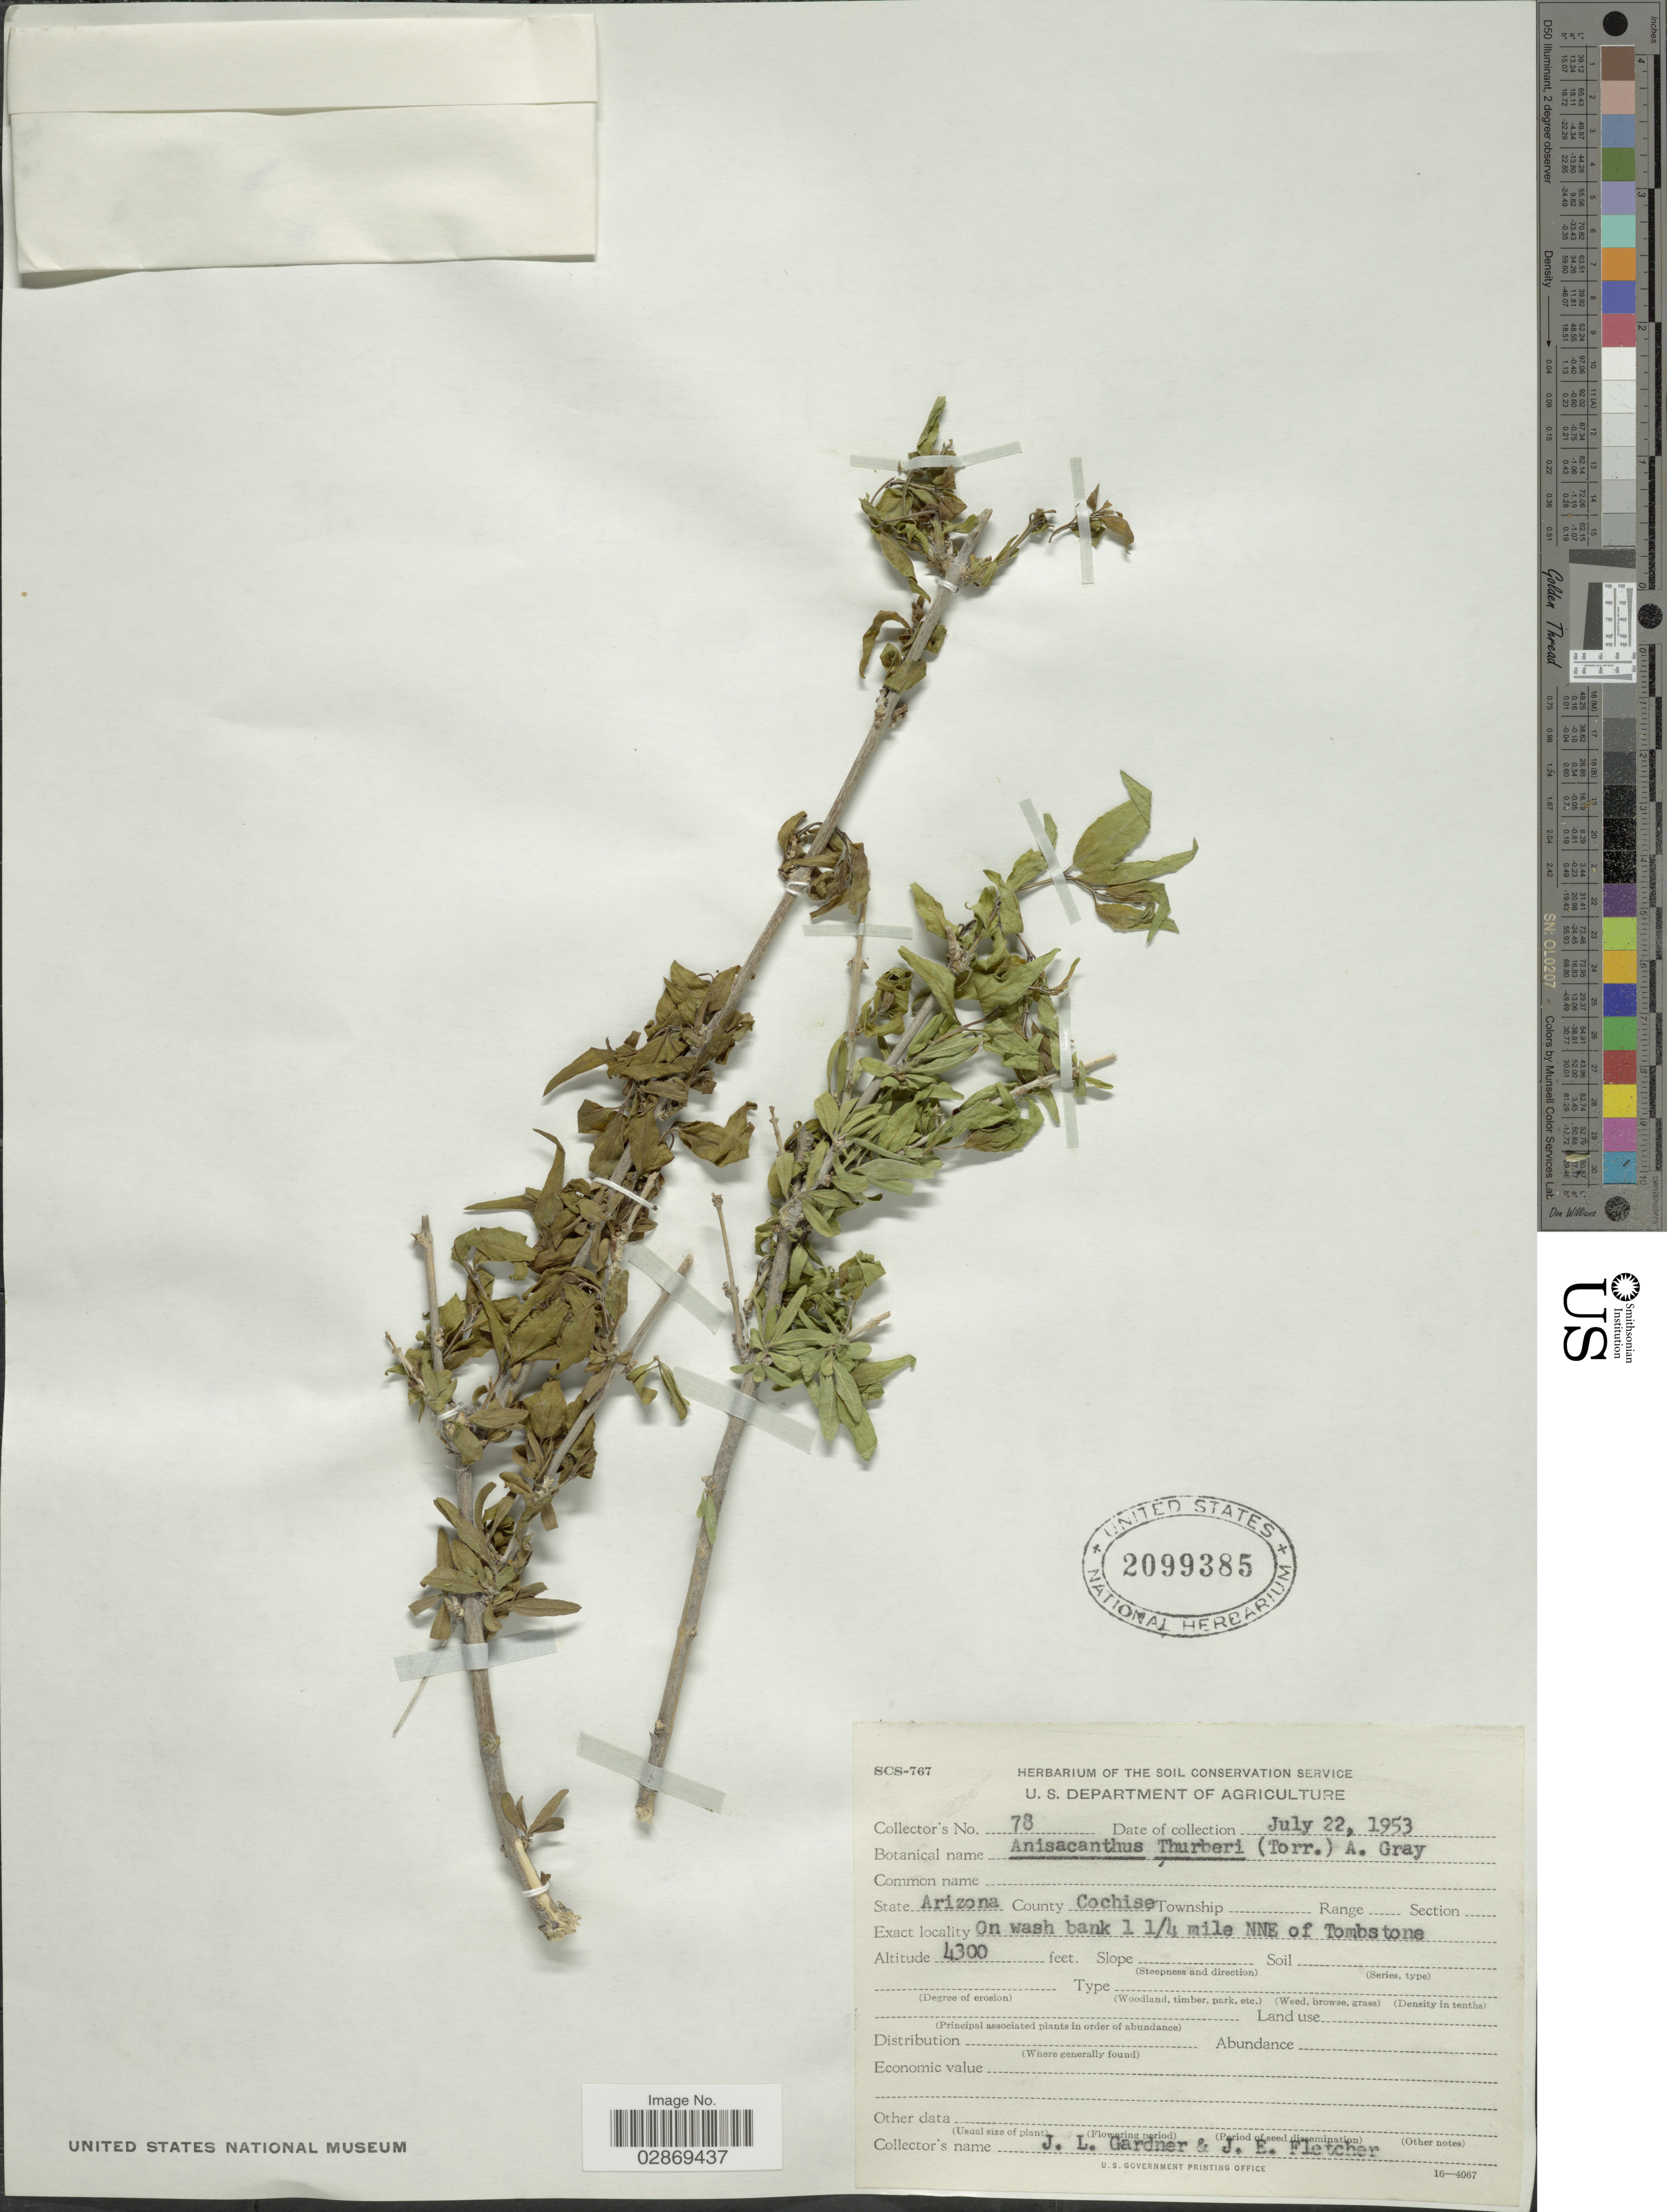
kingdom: Plantae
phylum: Tracheophyta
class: Magnoliopsida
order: Lamiales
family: Acanthaceae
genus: Anisacanthus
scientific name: Anisacanthus thurberi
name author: (Torr.) A. Gray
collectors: J. L. Gardner & J. Fletcher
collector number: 78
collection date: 1953-07-22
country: United States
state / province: Arizona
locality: County Cochise, On wash bank 1¼ mile NNE of Tombstone.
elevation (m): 1311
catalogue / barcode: US 2099385